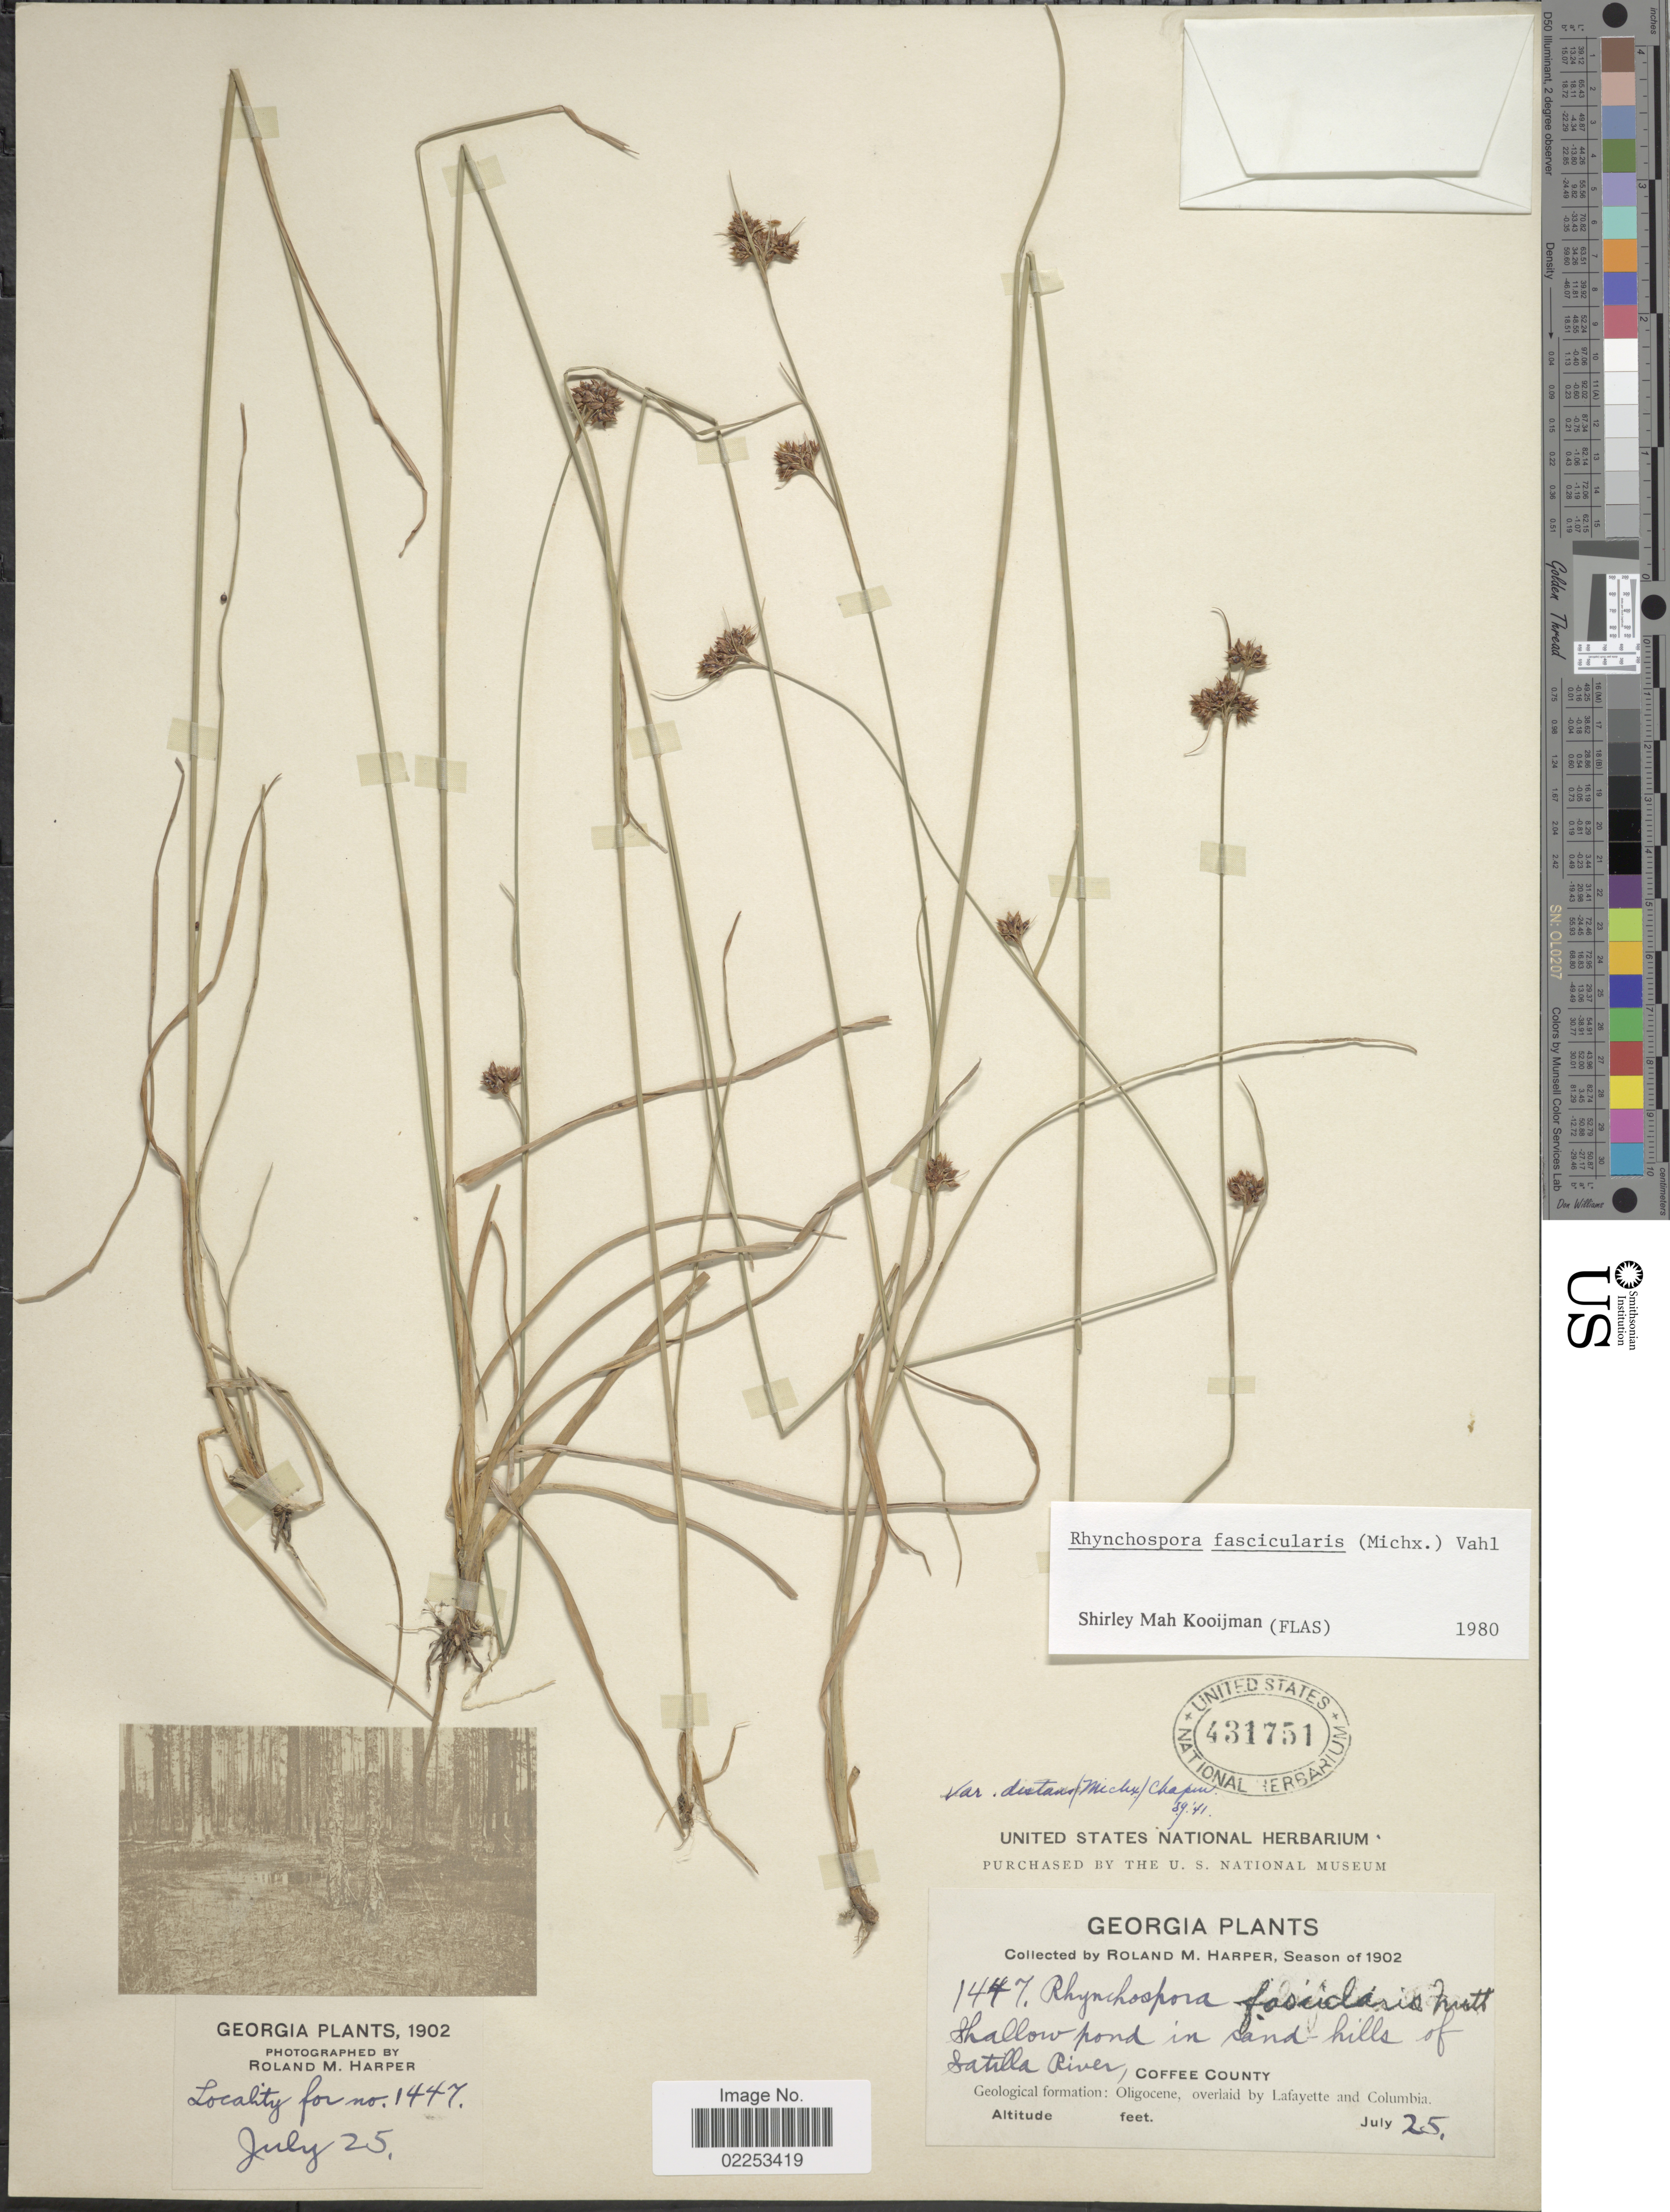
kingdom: Plantae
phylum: Tracheophyta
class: Liliopsida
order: Poales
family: Cyperaceae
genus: Rhynchospora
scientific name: Rhynchospora fascicularis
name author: (Michx.) Vahl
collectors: R. M. Harper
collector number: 1447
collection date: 1902-07-25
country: United States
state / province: Georgia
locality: Shallow pond in sand-hills of Satilla River, Coffee County, Geological formation: Oligocene, overlaid by Lafayette and Columbia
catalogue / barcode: US 431751